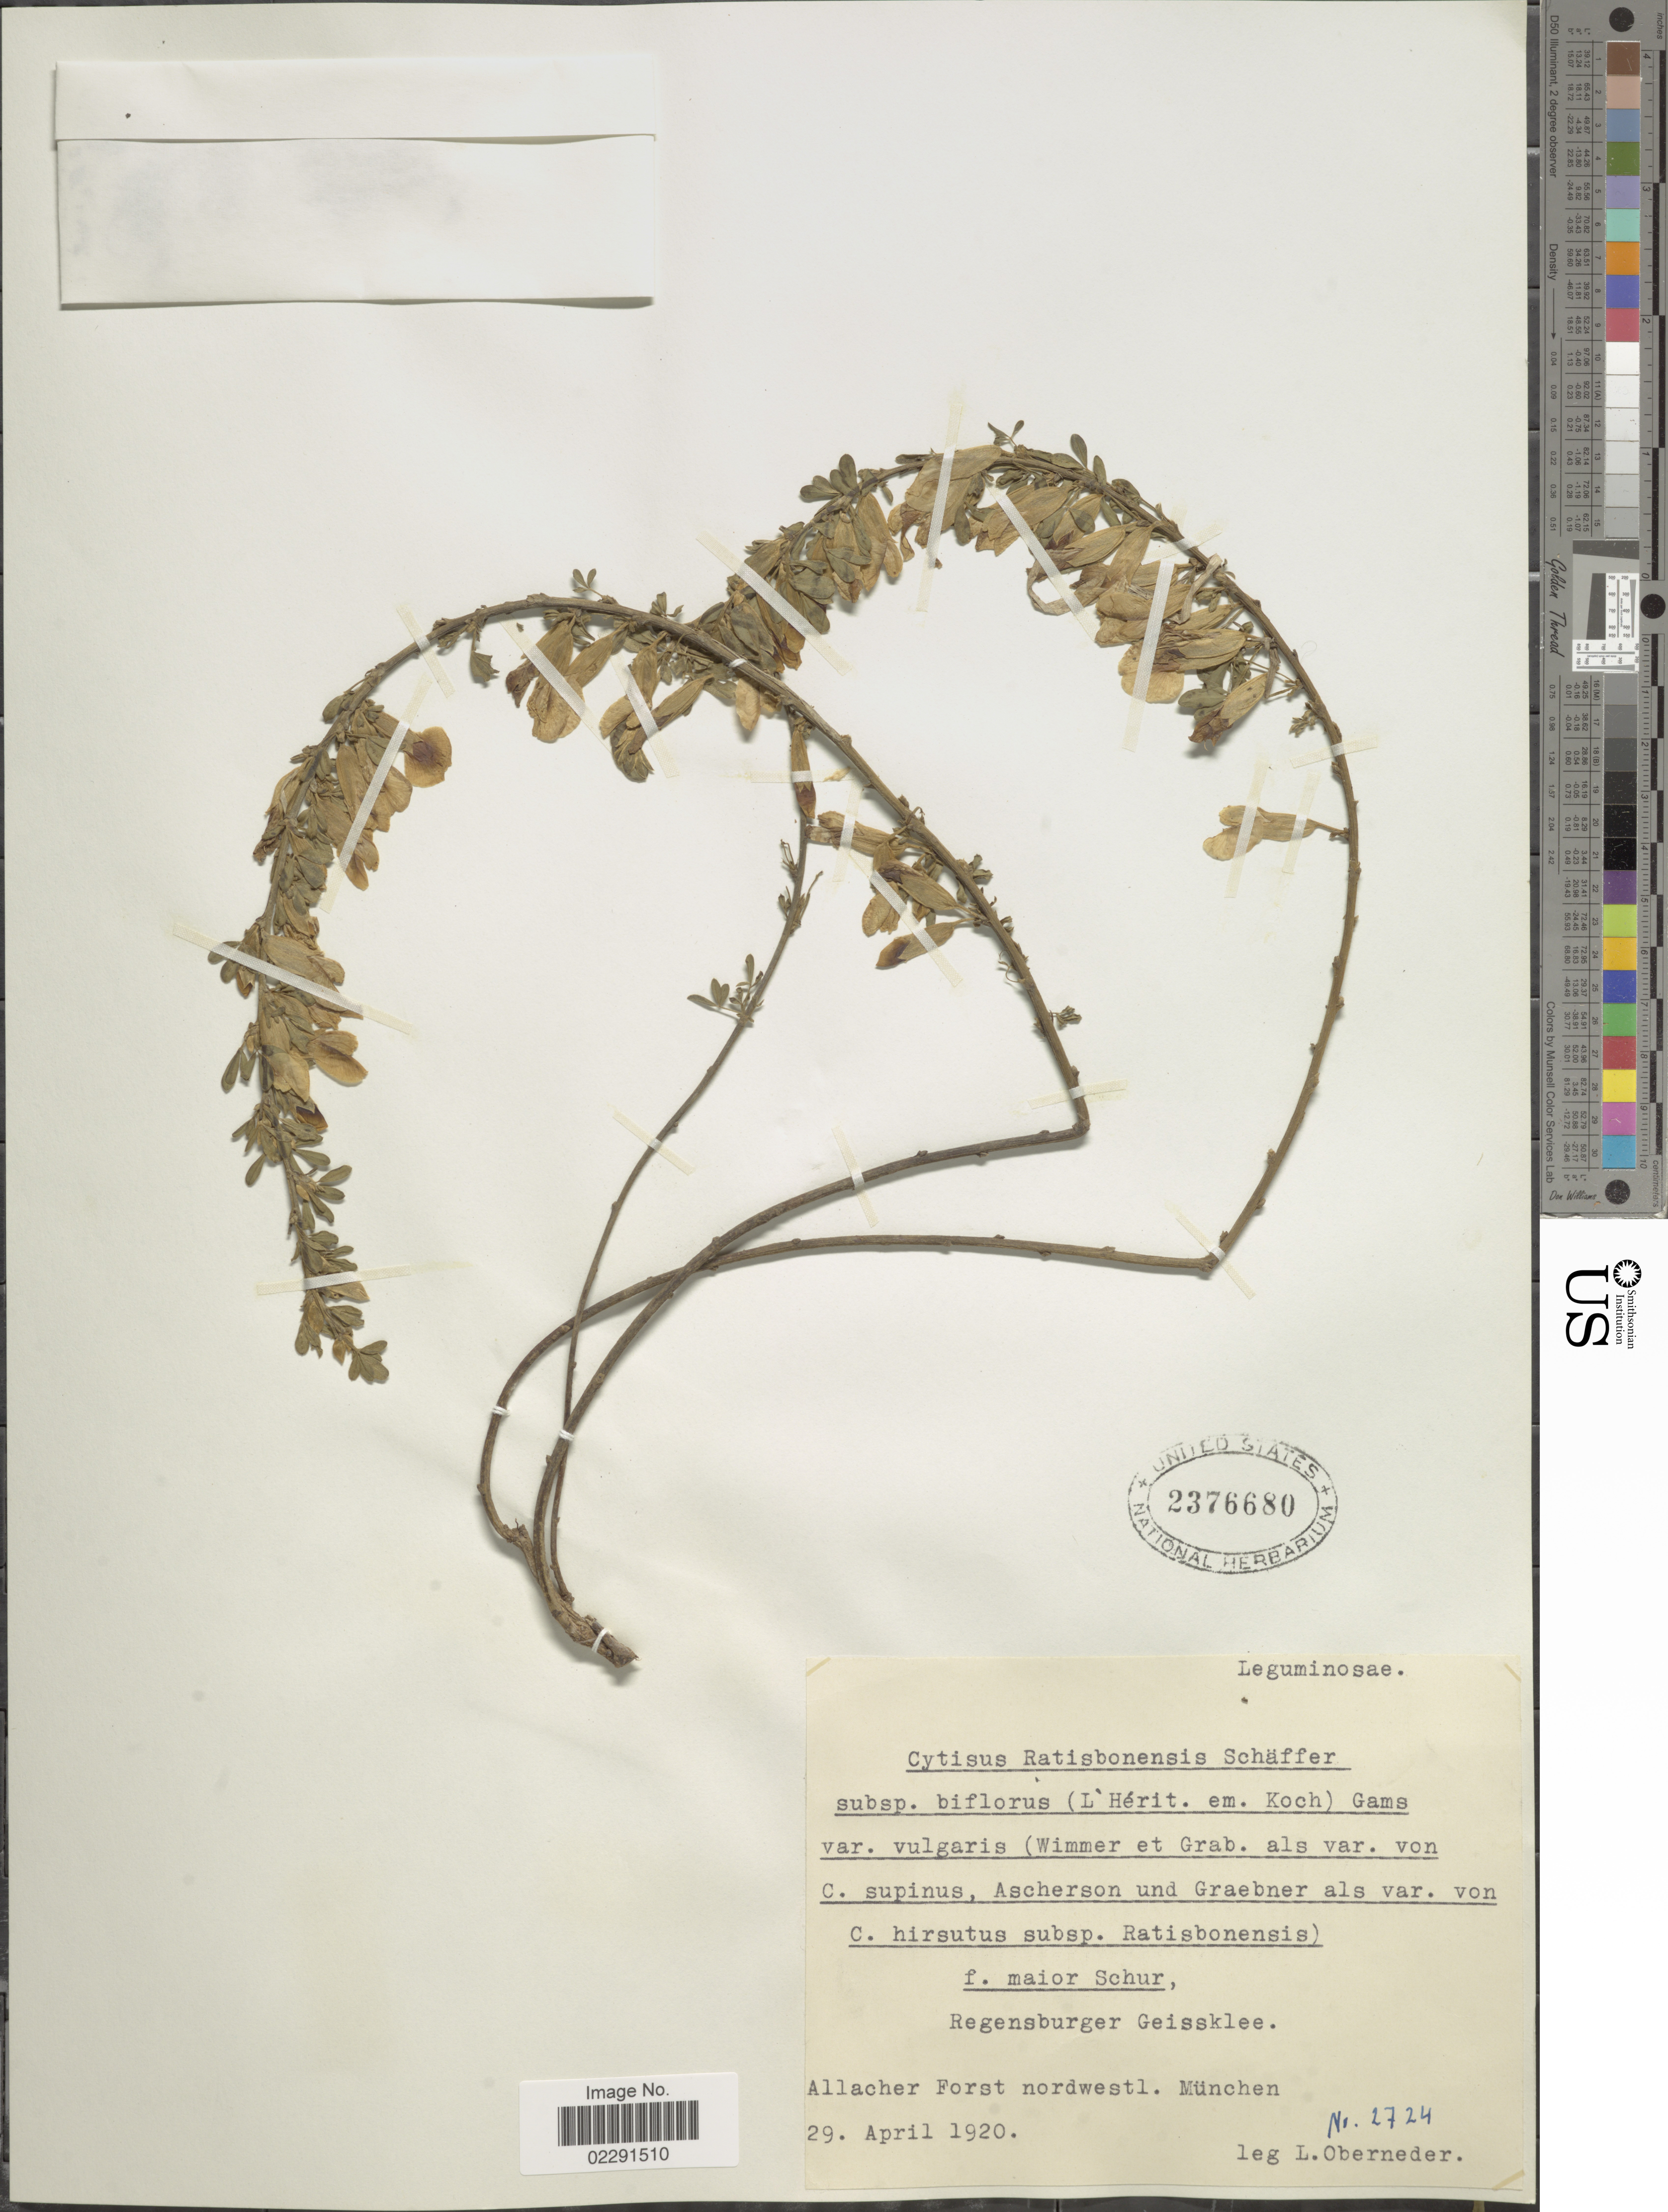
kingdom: Plantae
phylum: Tracheophyta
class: Magnoliopsida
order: Fabales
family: Fabaceae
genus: Cytisus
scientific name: Cytisus ratisbonensis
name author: Schaeff.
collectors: L. Oberneder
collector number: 2724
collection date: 1920-04-29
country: Germany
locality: Regensburger Geisklee, Allacher Forst nordwestl, Munchen.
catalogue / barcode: US 2376680